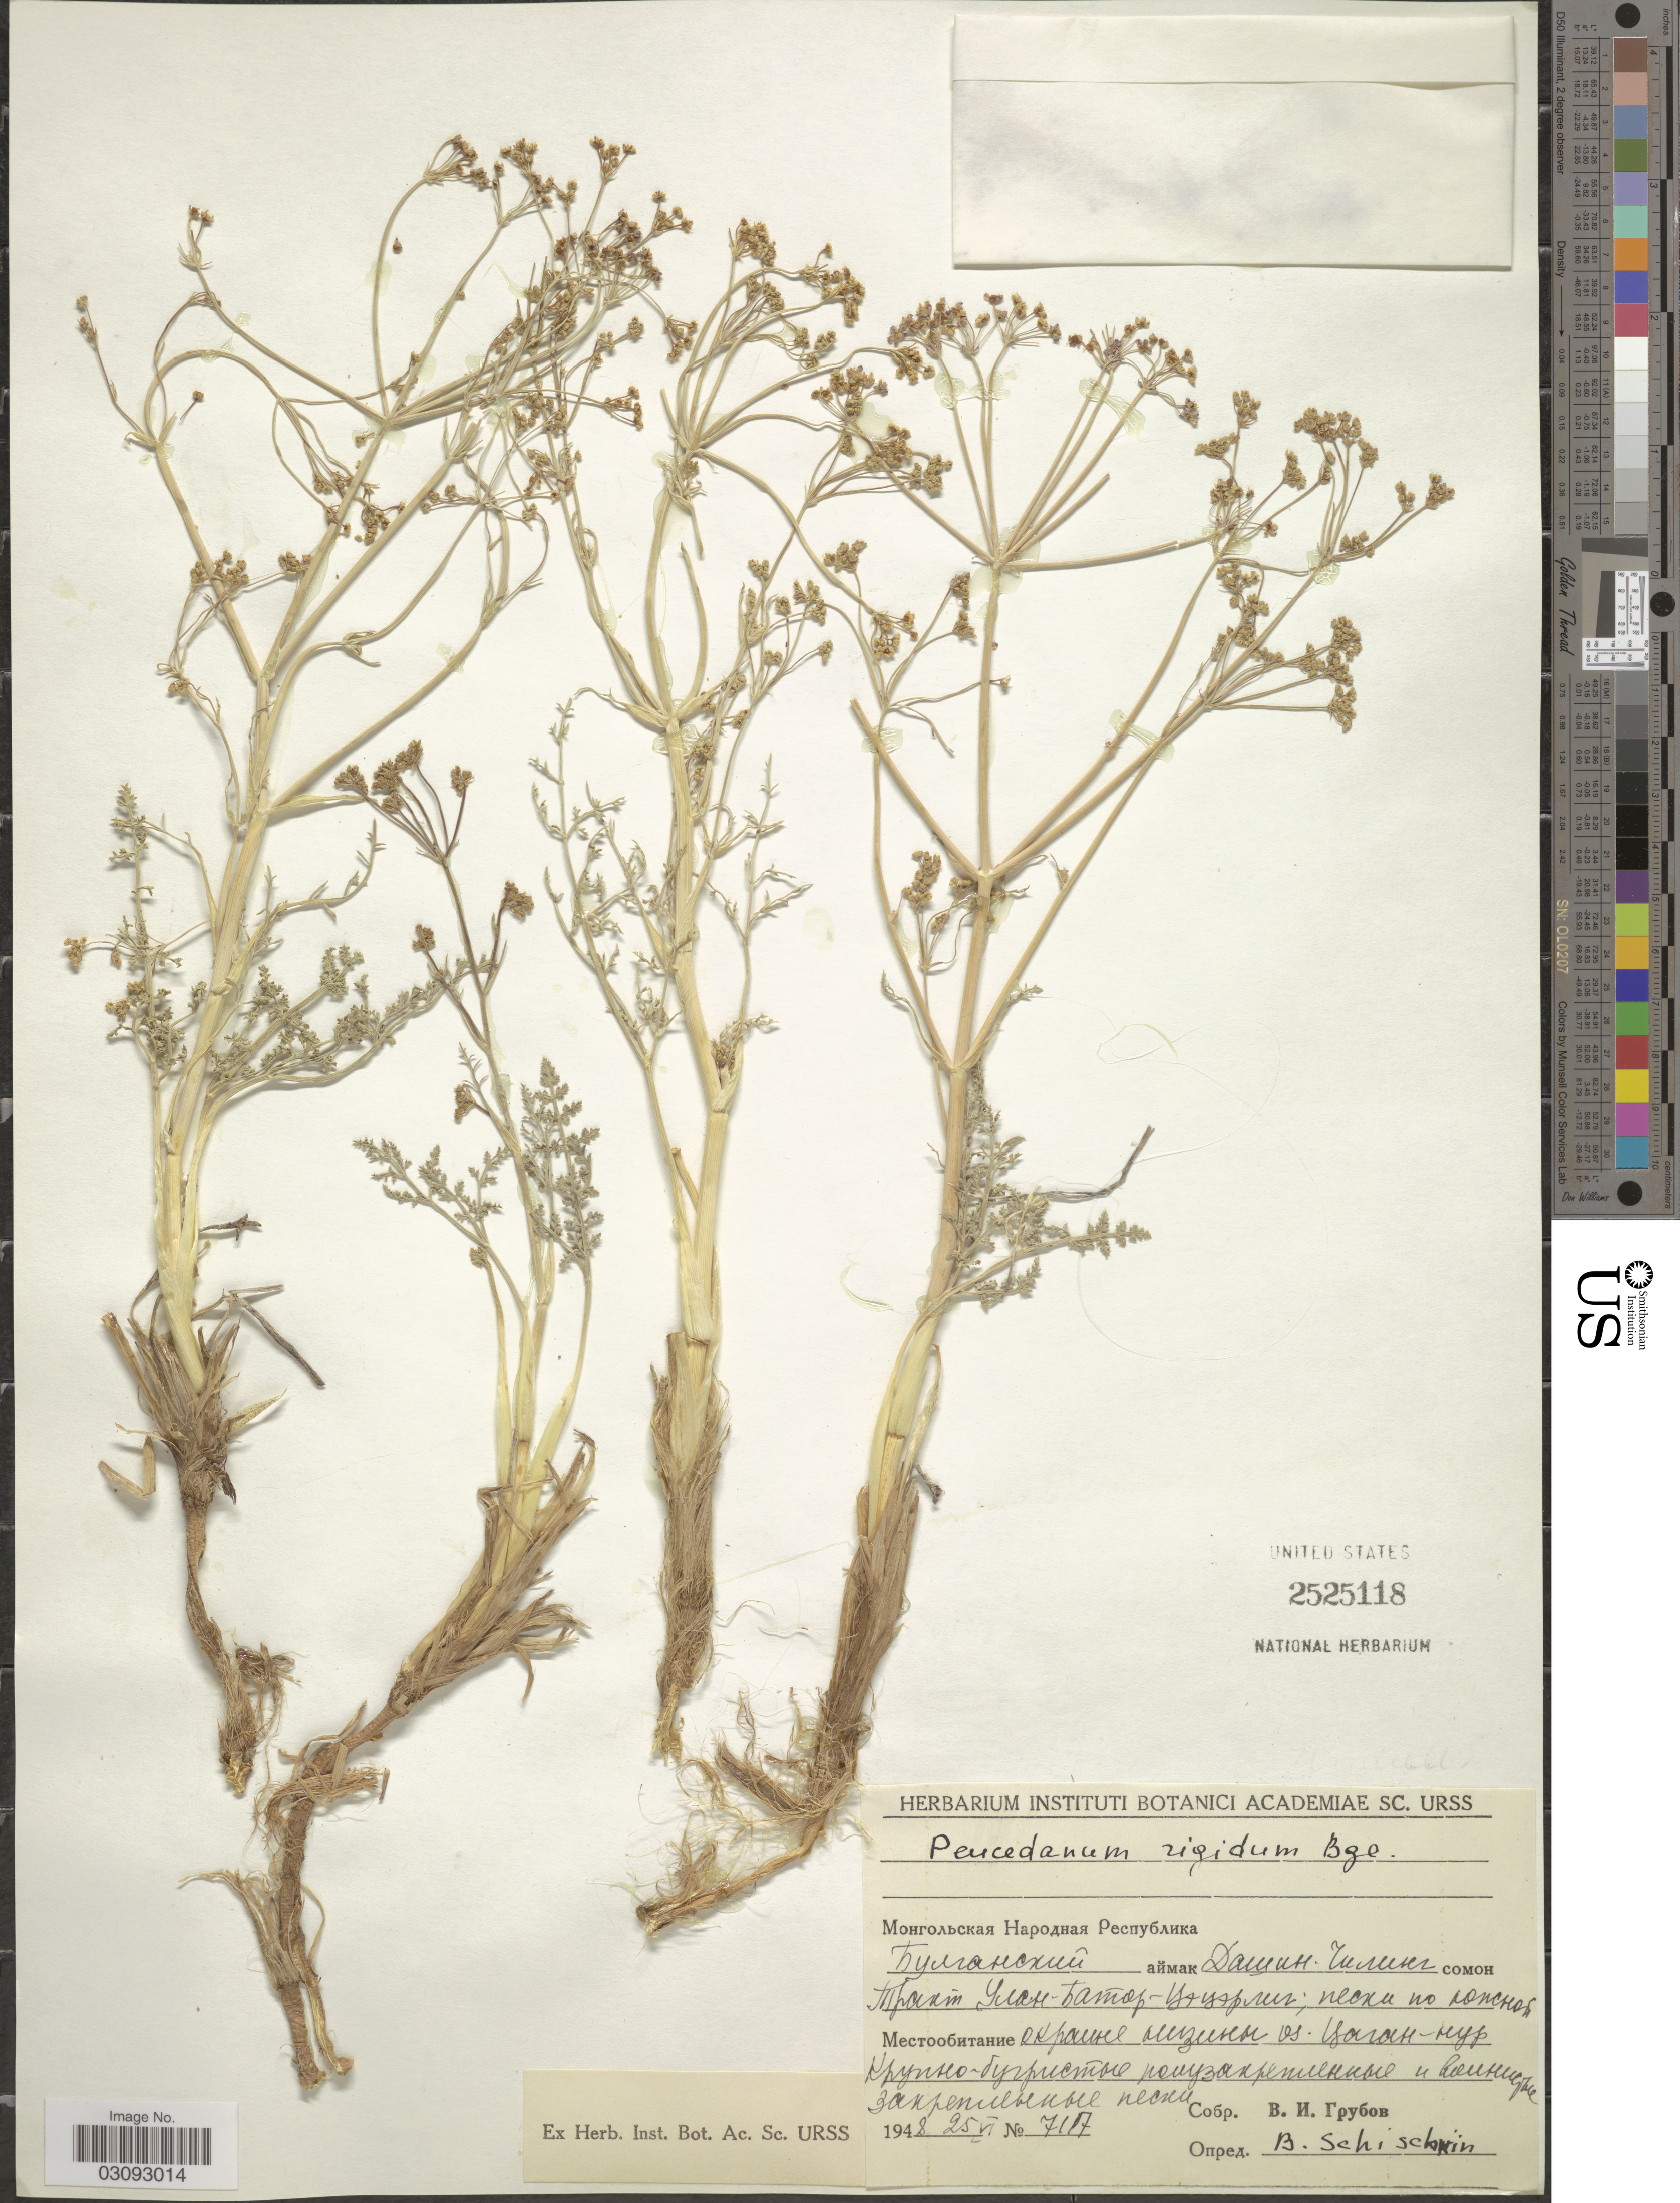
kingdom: Plantae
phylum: Tracheophyta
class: Magnoliopsida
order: Apiales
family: Apiaceae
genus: Peucedanum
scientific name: Peucedanum rigidum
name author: Bunge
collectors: V. I. Grubov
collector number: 7117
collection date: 1948-06-25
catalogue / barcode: US 2525118